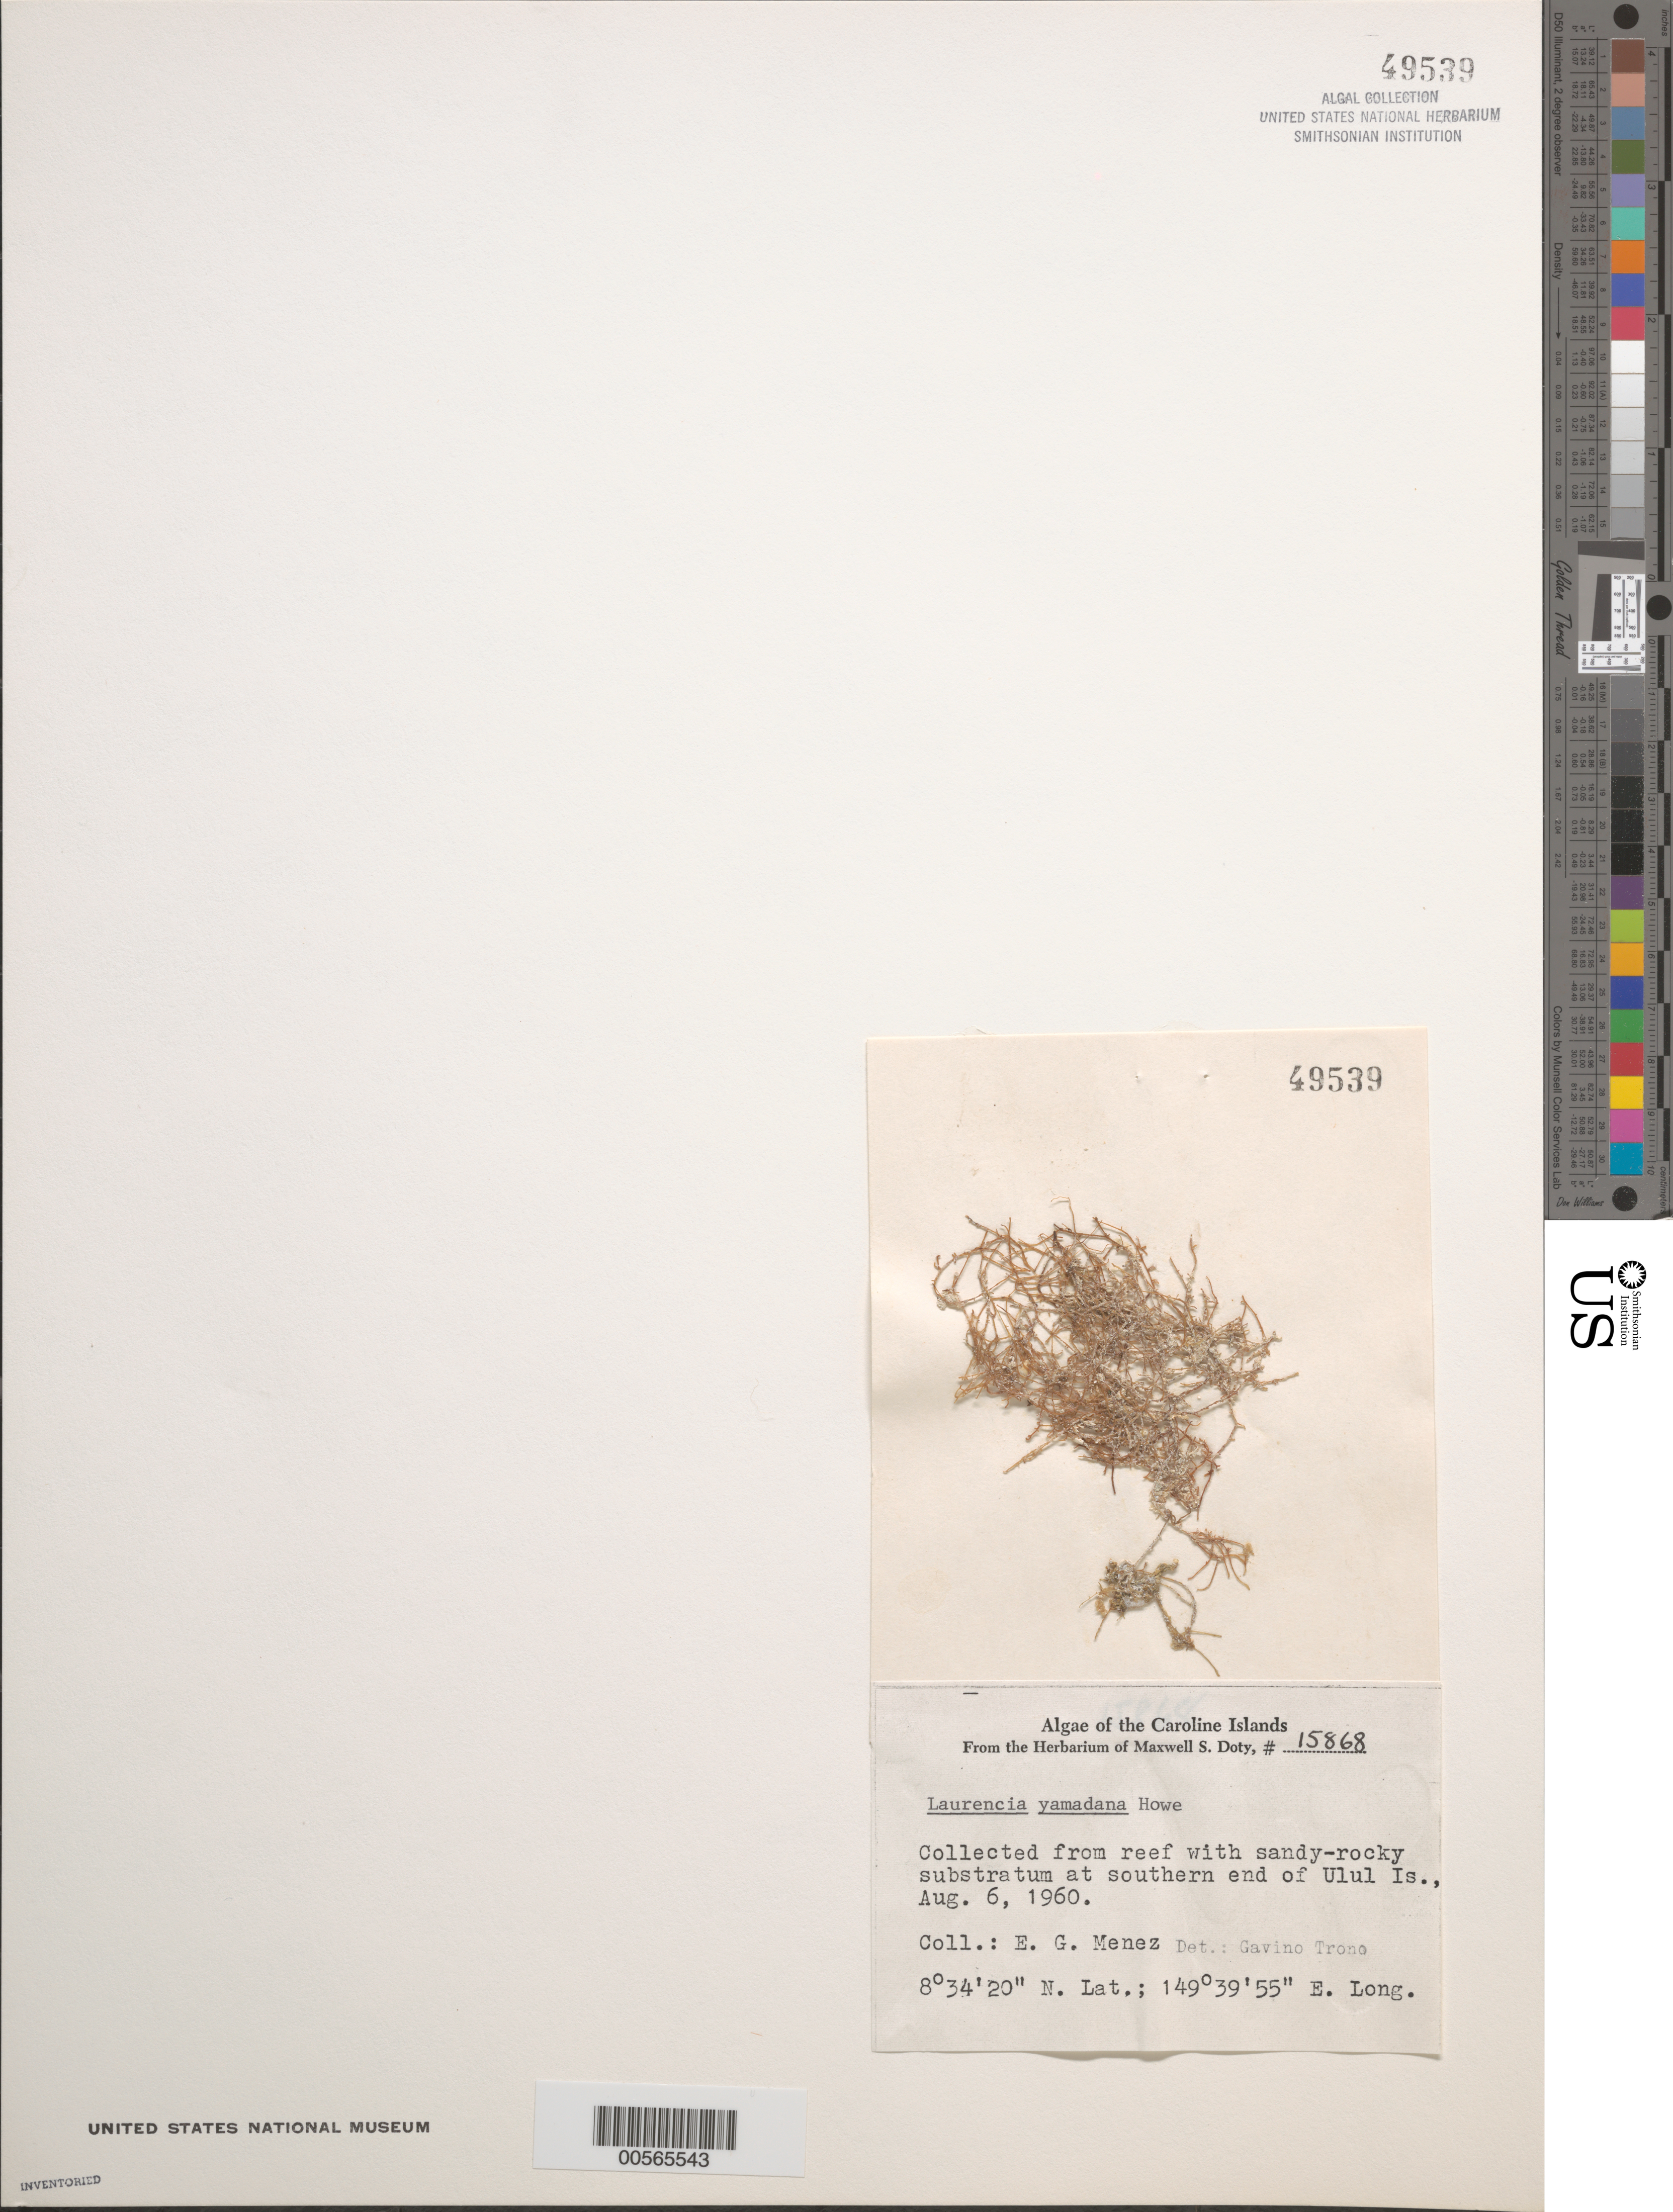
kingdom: Plantae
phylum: Rhodophyta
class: Florideophyceae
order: Ceramiales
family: Rhodomelaceae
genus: Palisada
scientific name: Palisada yamadana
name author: (M. Howe) K.W. Nam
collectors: Meñez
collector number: MSD 15868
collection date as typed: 06 Aug 1960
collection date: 1960-08-06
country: Micronesia, Federated States of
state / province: Truk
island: Namonuito Atoll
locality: Ulul Islet, Southern end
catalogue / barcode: US 49539